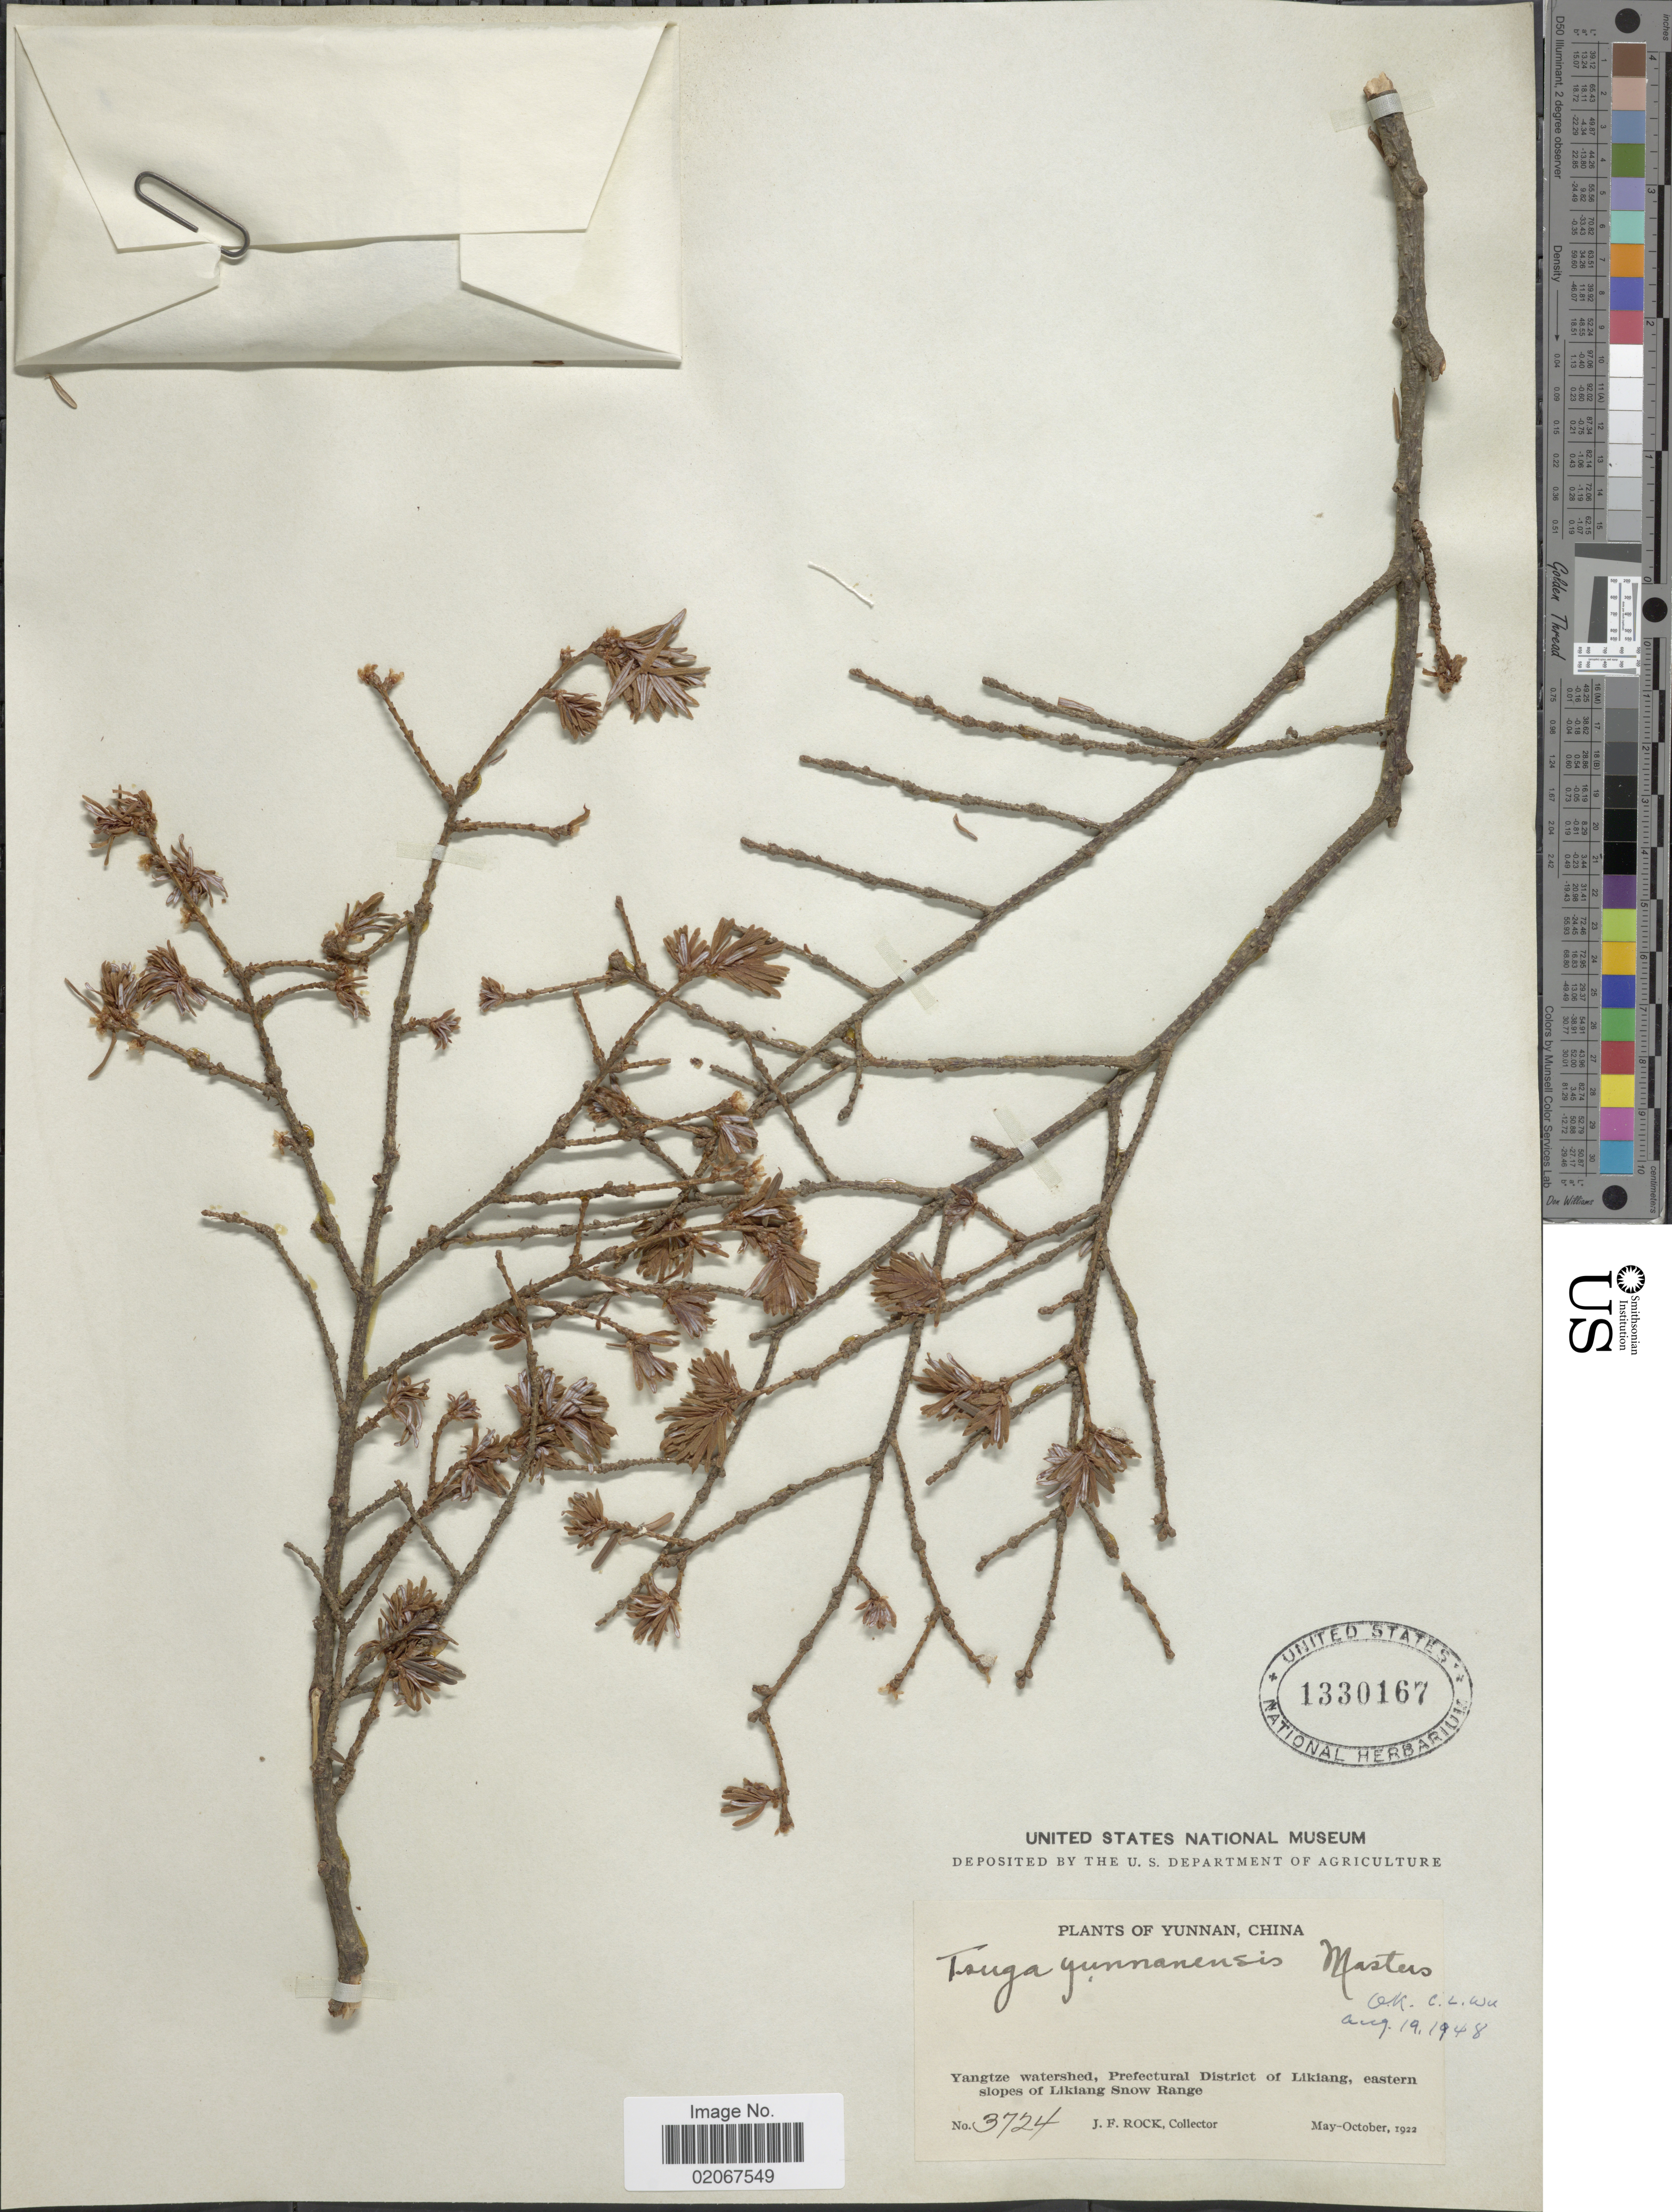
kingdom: Plantae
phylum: Tracheophyta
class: Pinopsida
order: Pinales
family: Pinaceae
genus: Tsuga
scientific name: Tsuga yunnanensis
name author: (Franch.) Mast.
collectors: J. Rock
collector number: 3724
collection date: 1922-05/1922-10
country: China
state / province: Yunnan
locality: Yunnan, China. Yangtze watershed, Prefectural District of Likiang, eastern slopes of Likiang Snow Range.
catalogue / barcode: US 1330167